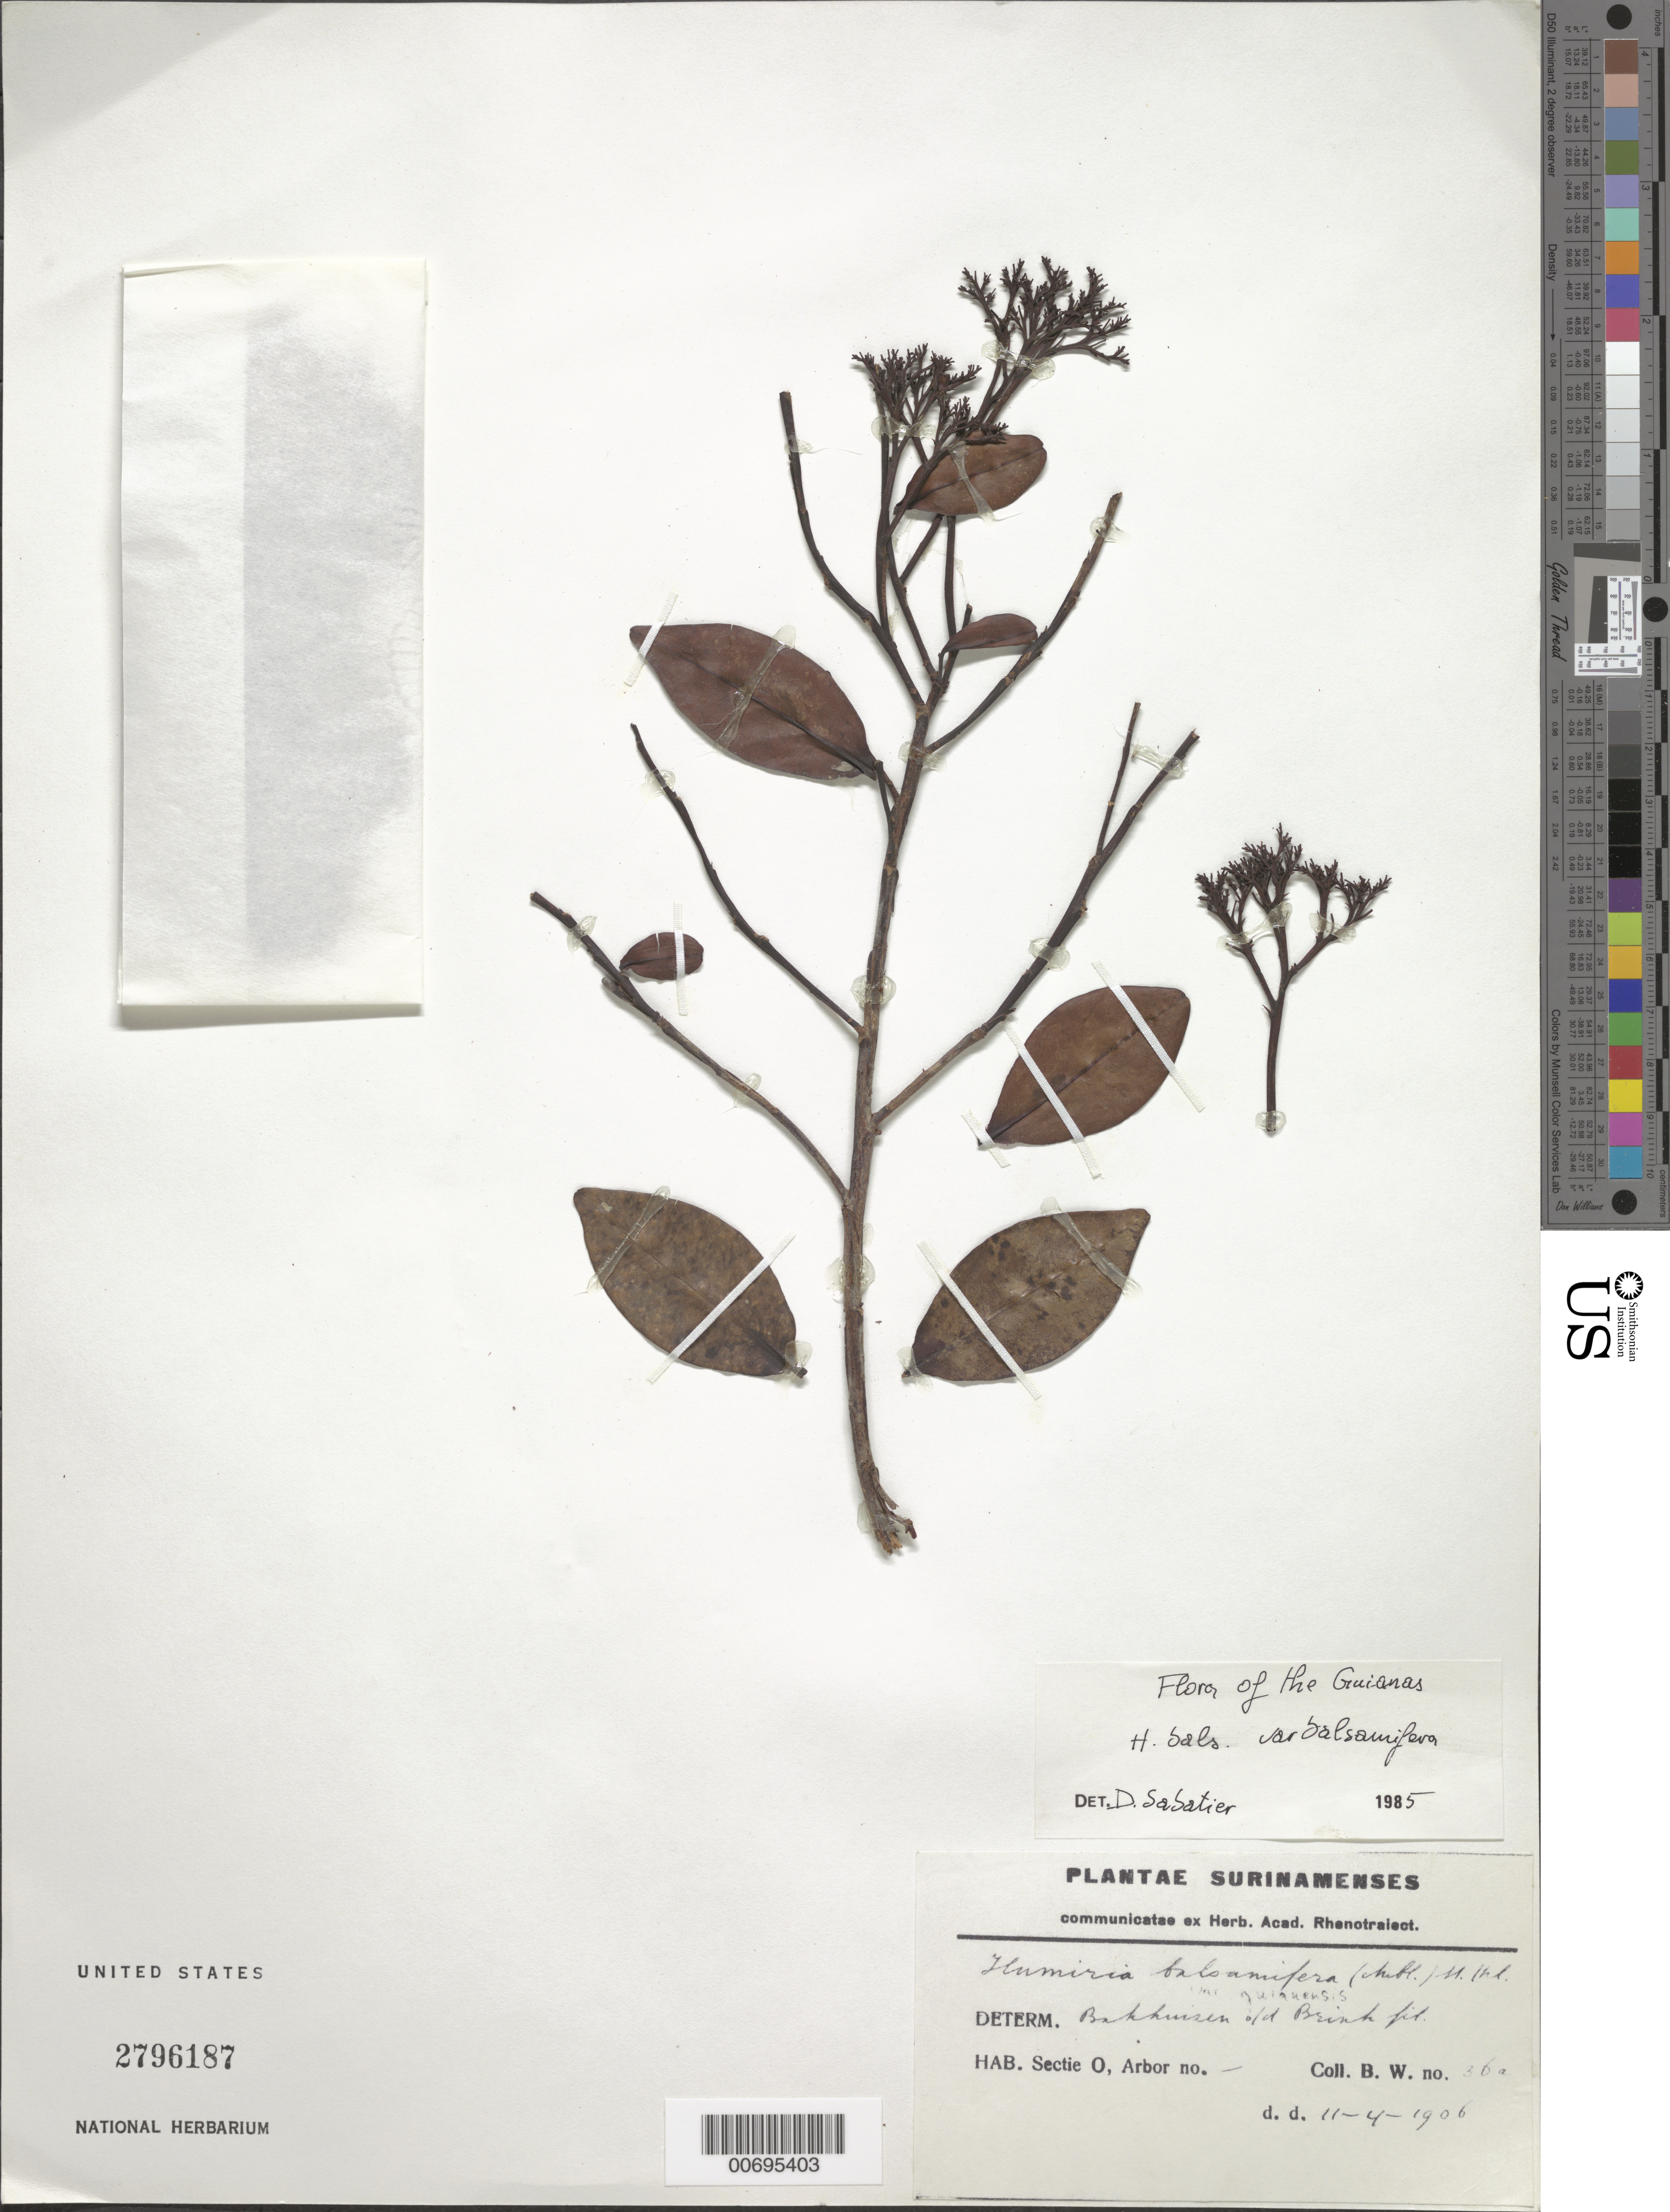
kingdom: Plantae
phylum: Tracheophyta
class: Magnoliopsida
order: Malpighiales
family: Humiriaceae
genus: Humiria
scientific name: Humiria balsamifera var. balsamifera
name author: Aubl.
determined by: Sabatier, D.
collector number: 36 a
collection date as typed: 11-Apr-06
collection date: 2006-04-11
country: Suriname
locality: Sectie O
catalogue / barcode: US 2796187